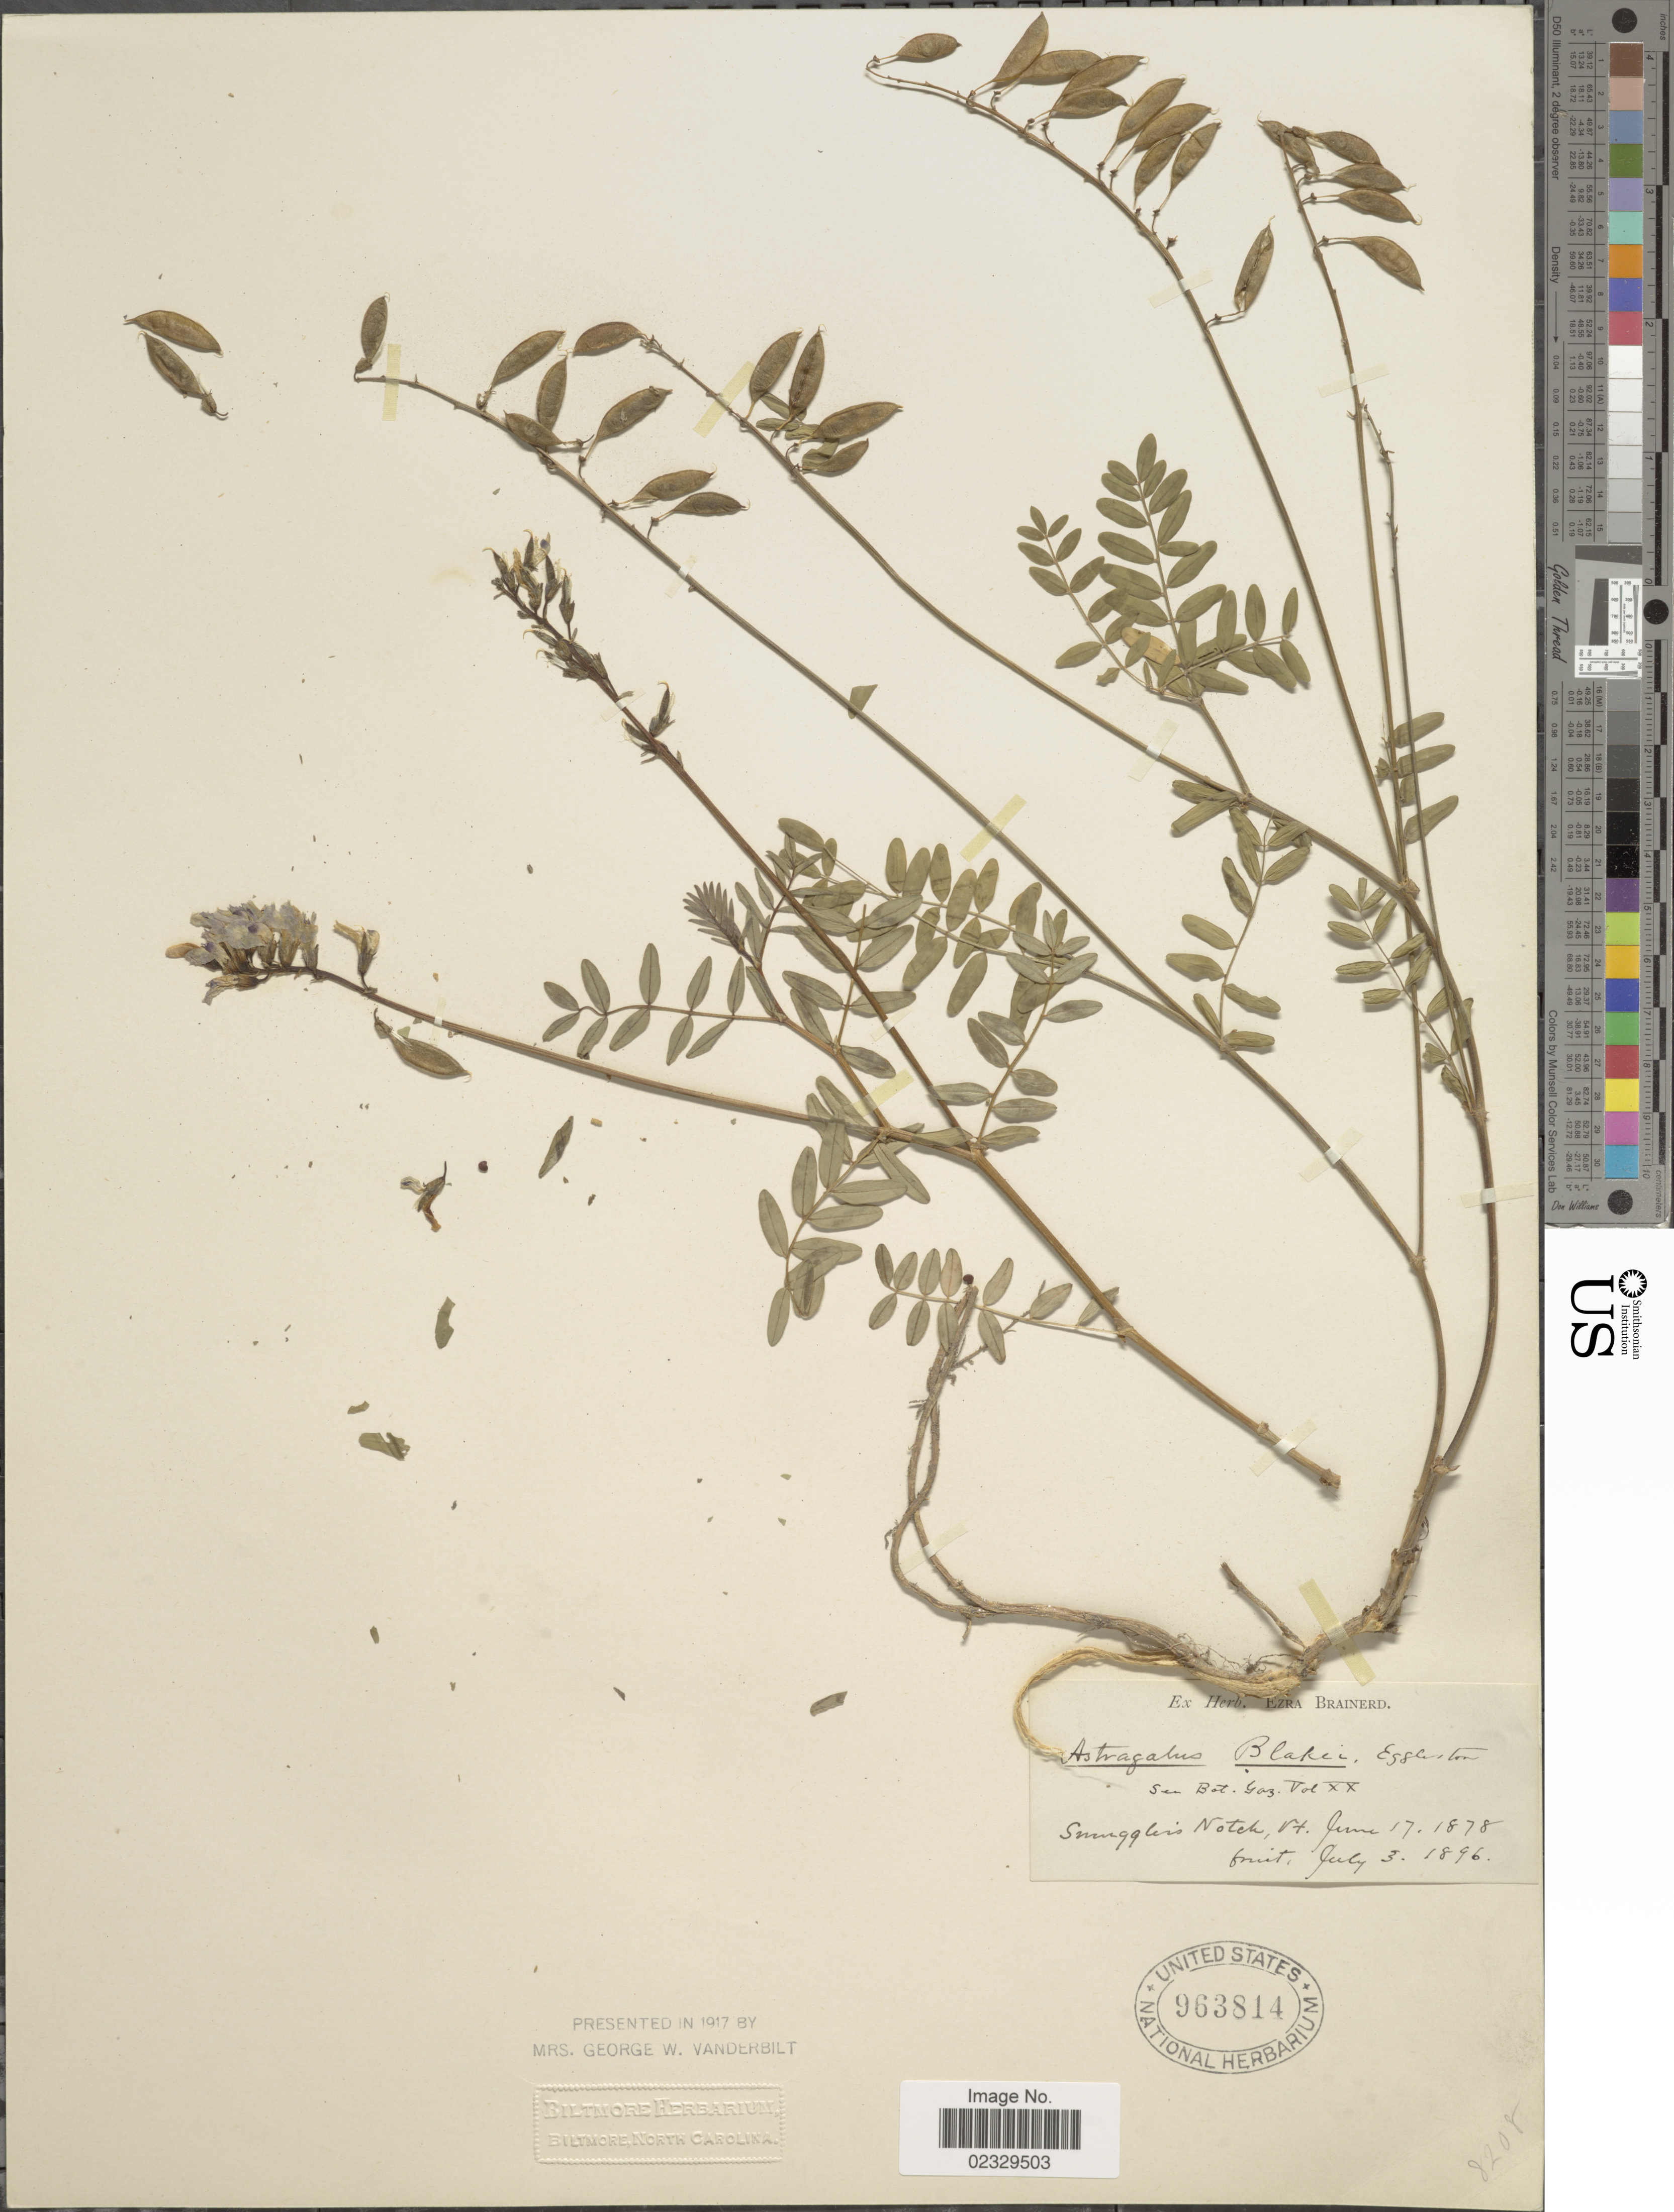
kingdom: Plantae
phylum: Tracheophyta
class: Magnoliopsida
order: Fabales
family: Fabaceae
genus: Astragalus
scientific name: Astragalus blakei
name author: Eggl.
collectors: ex herb. Ezra Brainerd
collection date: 1878-06-17/1896-07-03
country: United States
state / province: Vermont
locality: Smuggler's Notch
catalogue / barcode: US 963814